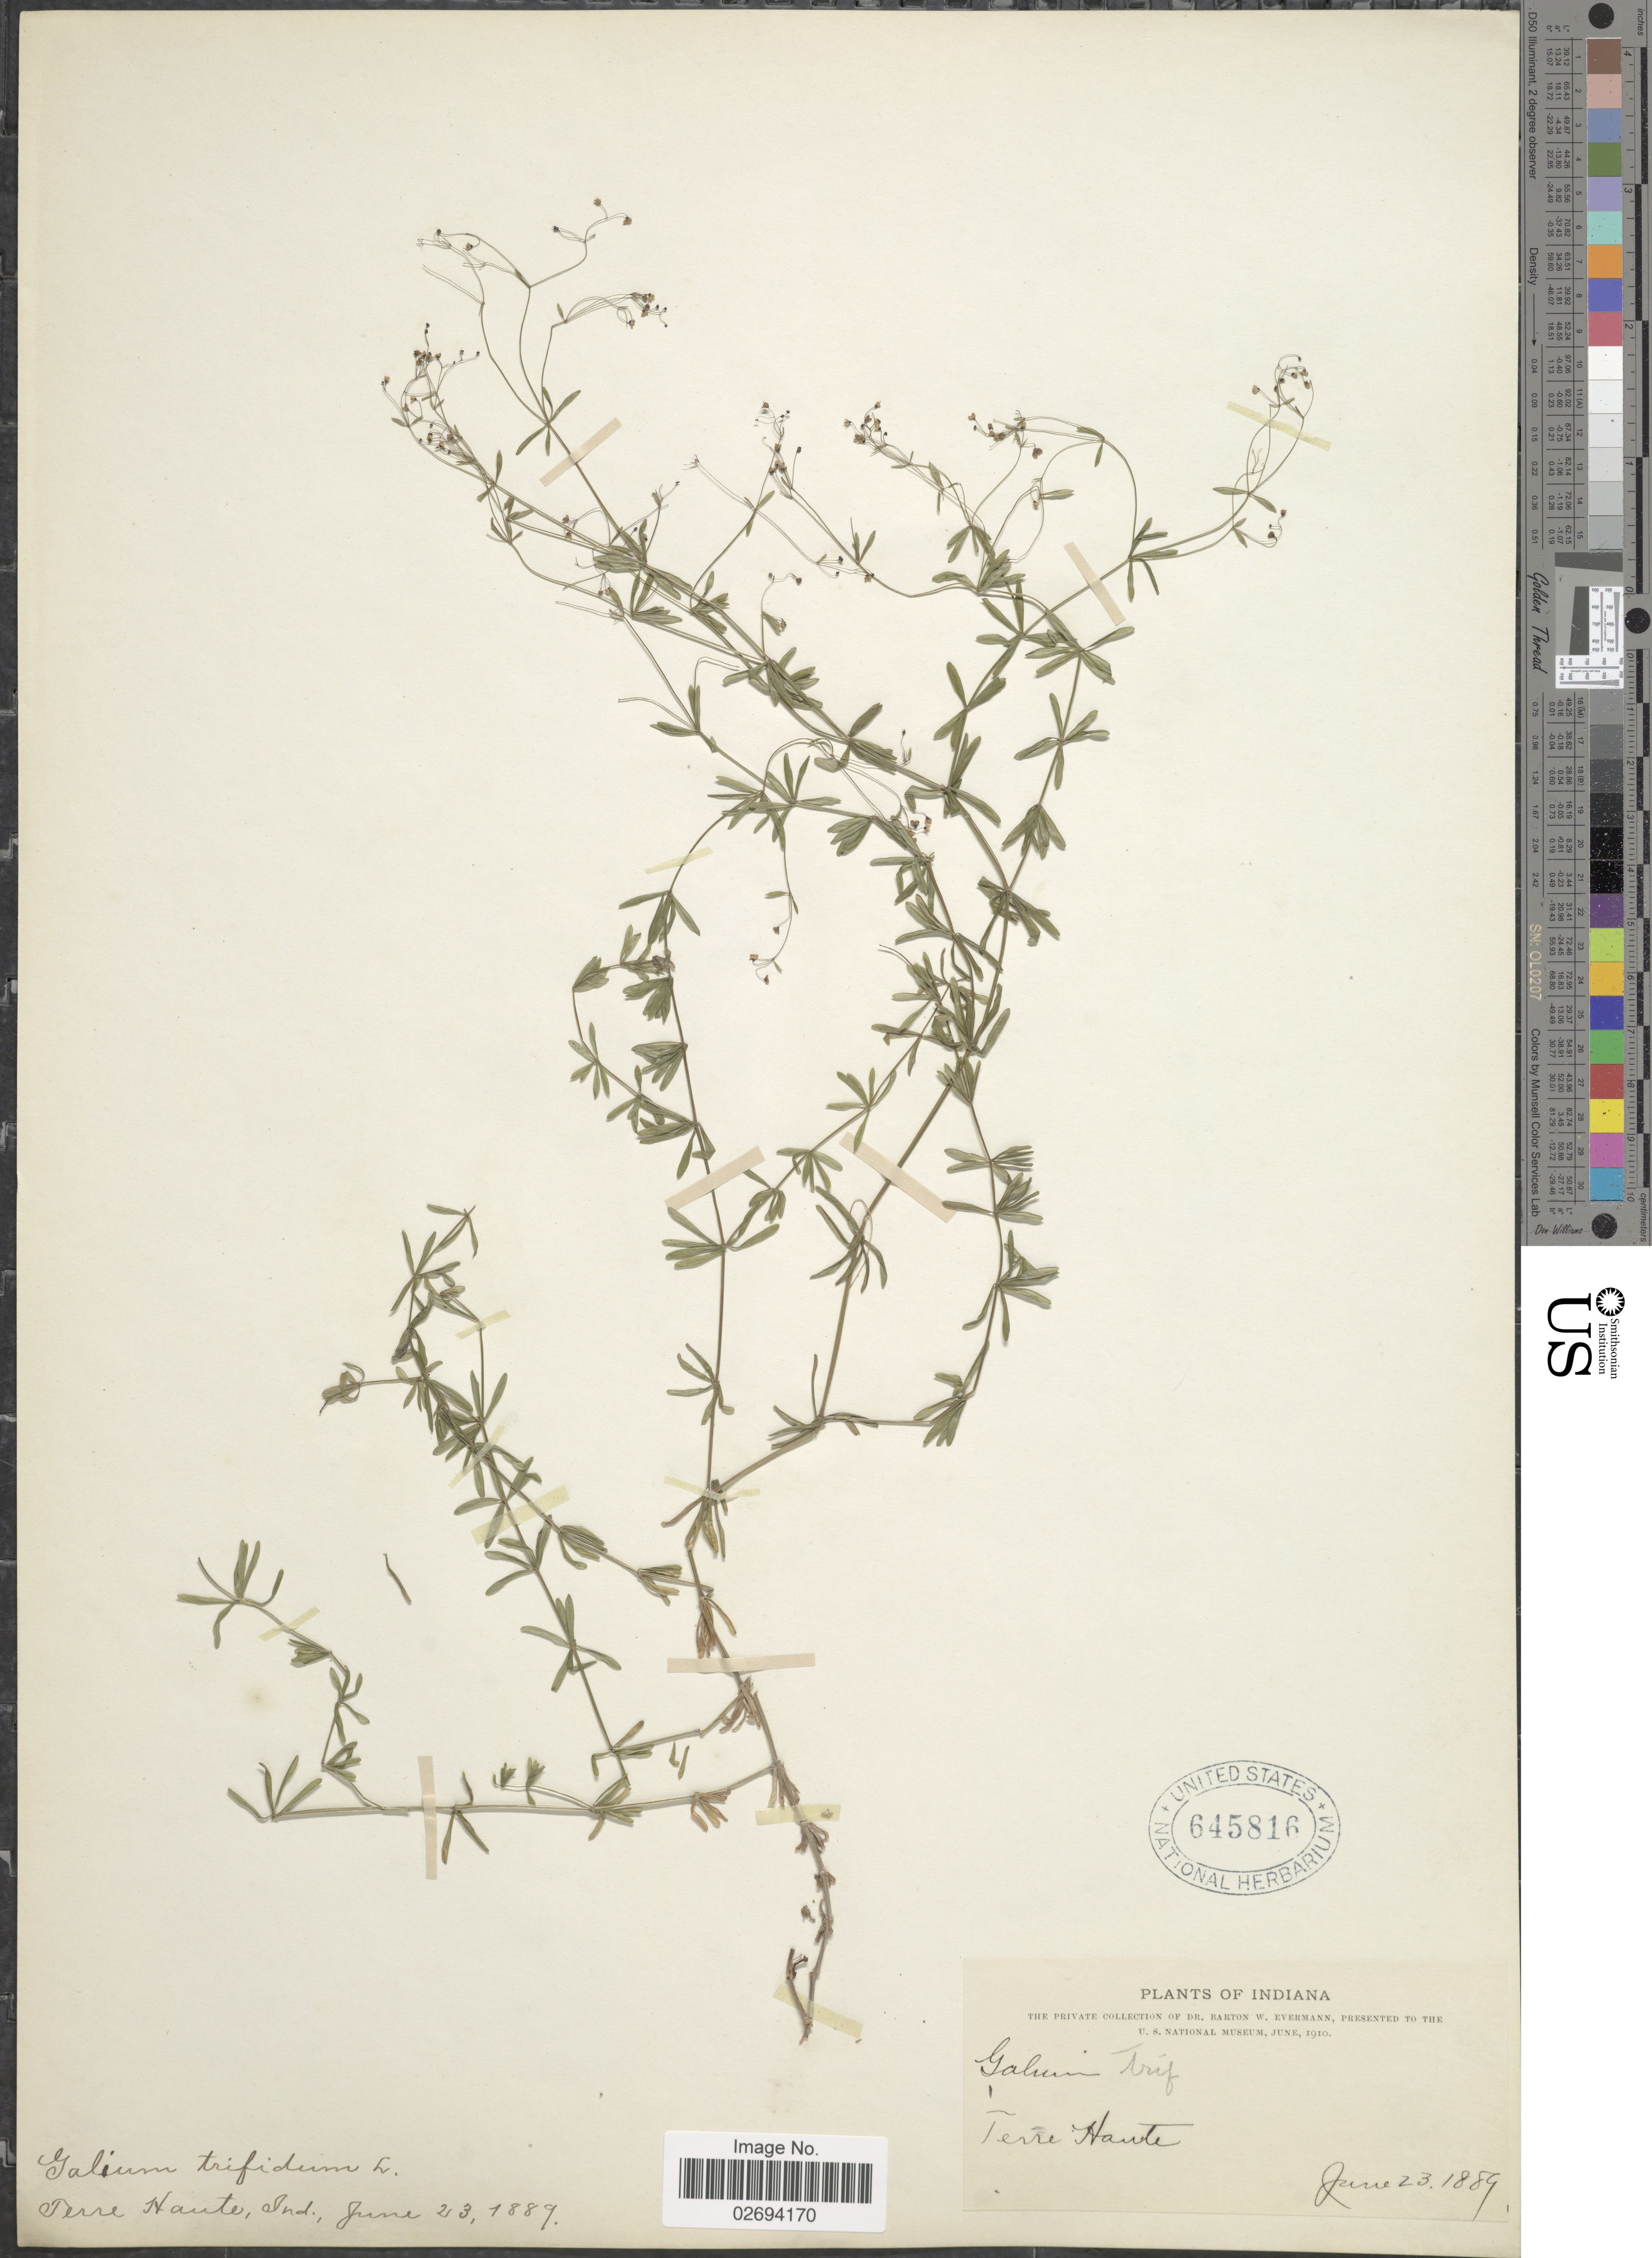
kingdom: Plantae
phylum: Tracheophyta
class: Magnoliopsida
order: Gentianales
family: Rubiaceae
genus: Galium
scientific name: Galium trifidum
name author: L.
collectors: B. W. Evermann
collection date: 1889-06-23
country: United States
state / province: Indiana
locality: Terre Haute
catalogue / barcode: US 645816